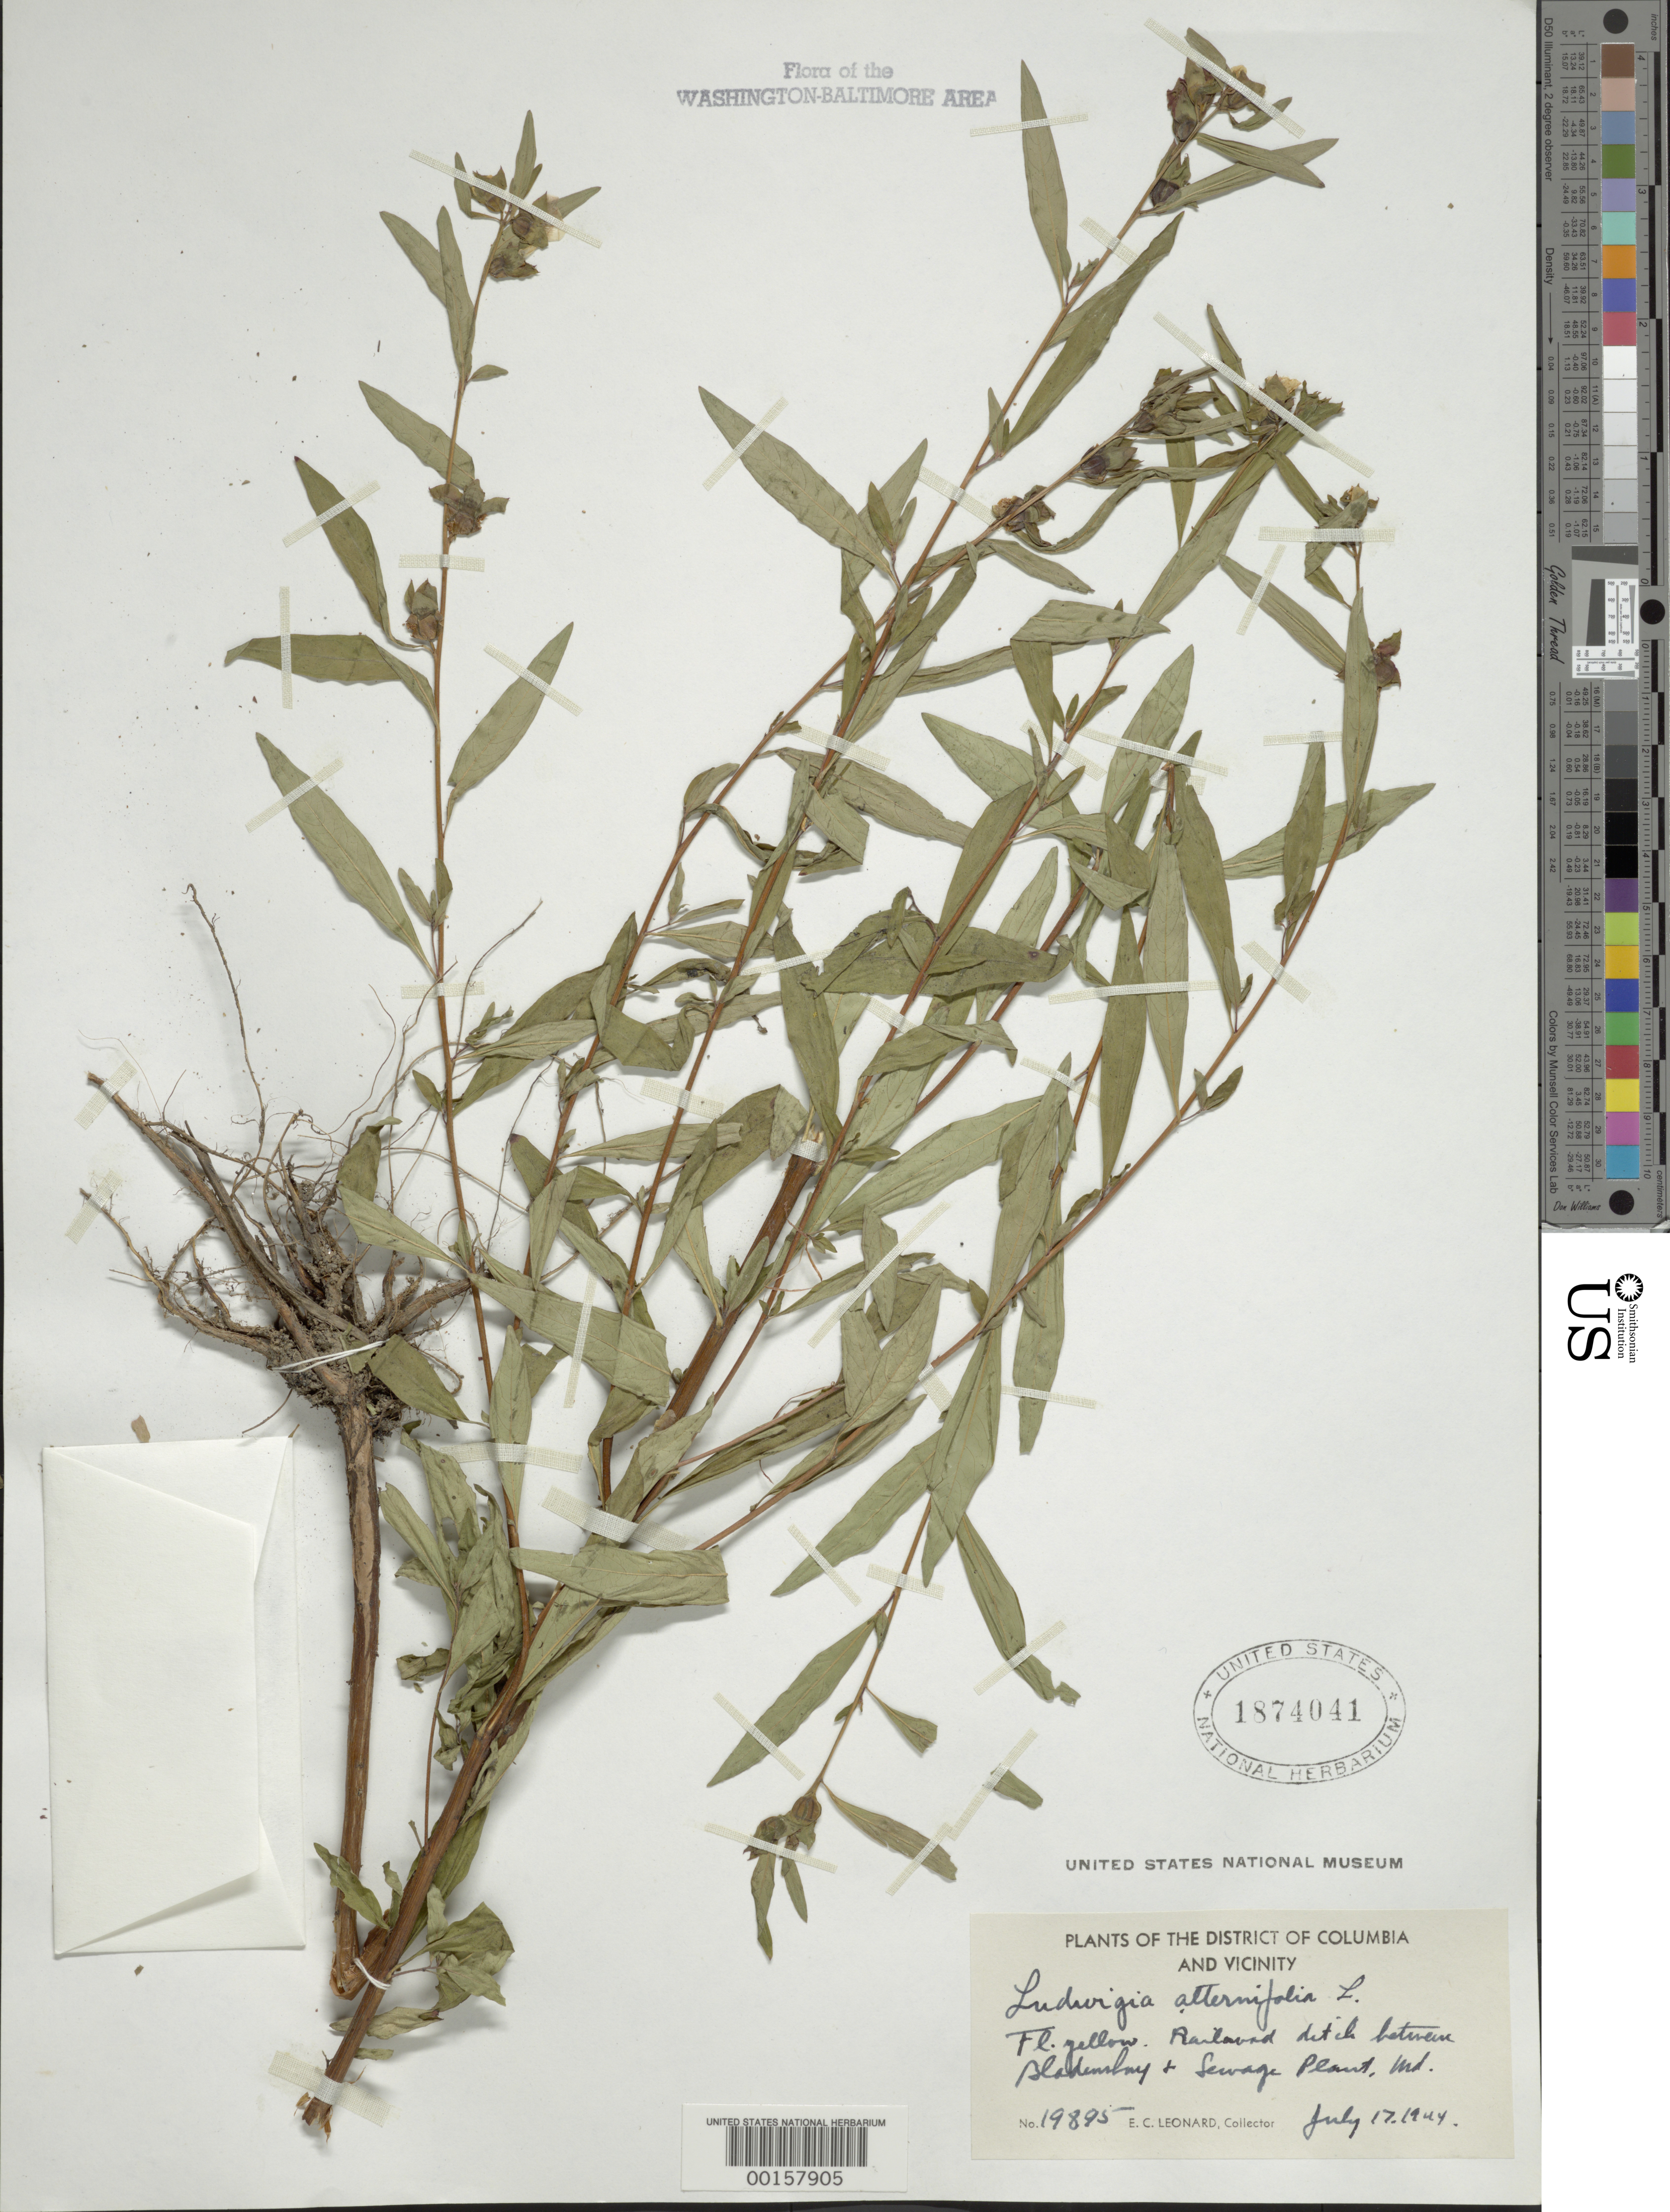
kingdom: Plantae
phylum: Tracheophyta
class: Magnoliopsida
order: Myrtales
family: Onagraceae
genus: Ludwigia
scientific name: Ludwigia alternifolia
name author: L.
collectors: E. C. Leonard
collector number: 19895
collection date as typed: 17 Jul 1944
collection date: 1944-07-17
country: United States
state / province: Maryland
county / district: Prince George's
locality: Between Bladensburg and Sewage Plant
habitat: Railroad ditch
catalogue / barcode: US 1874041